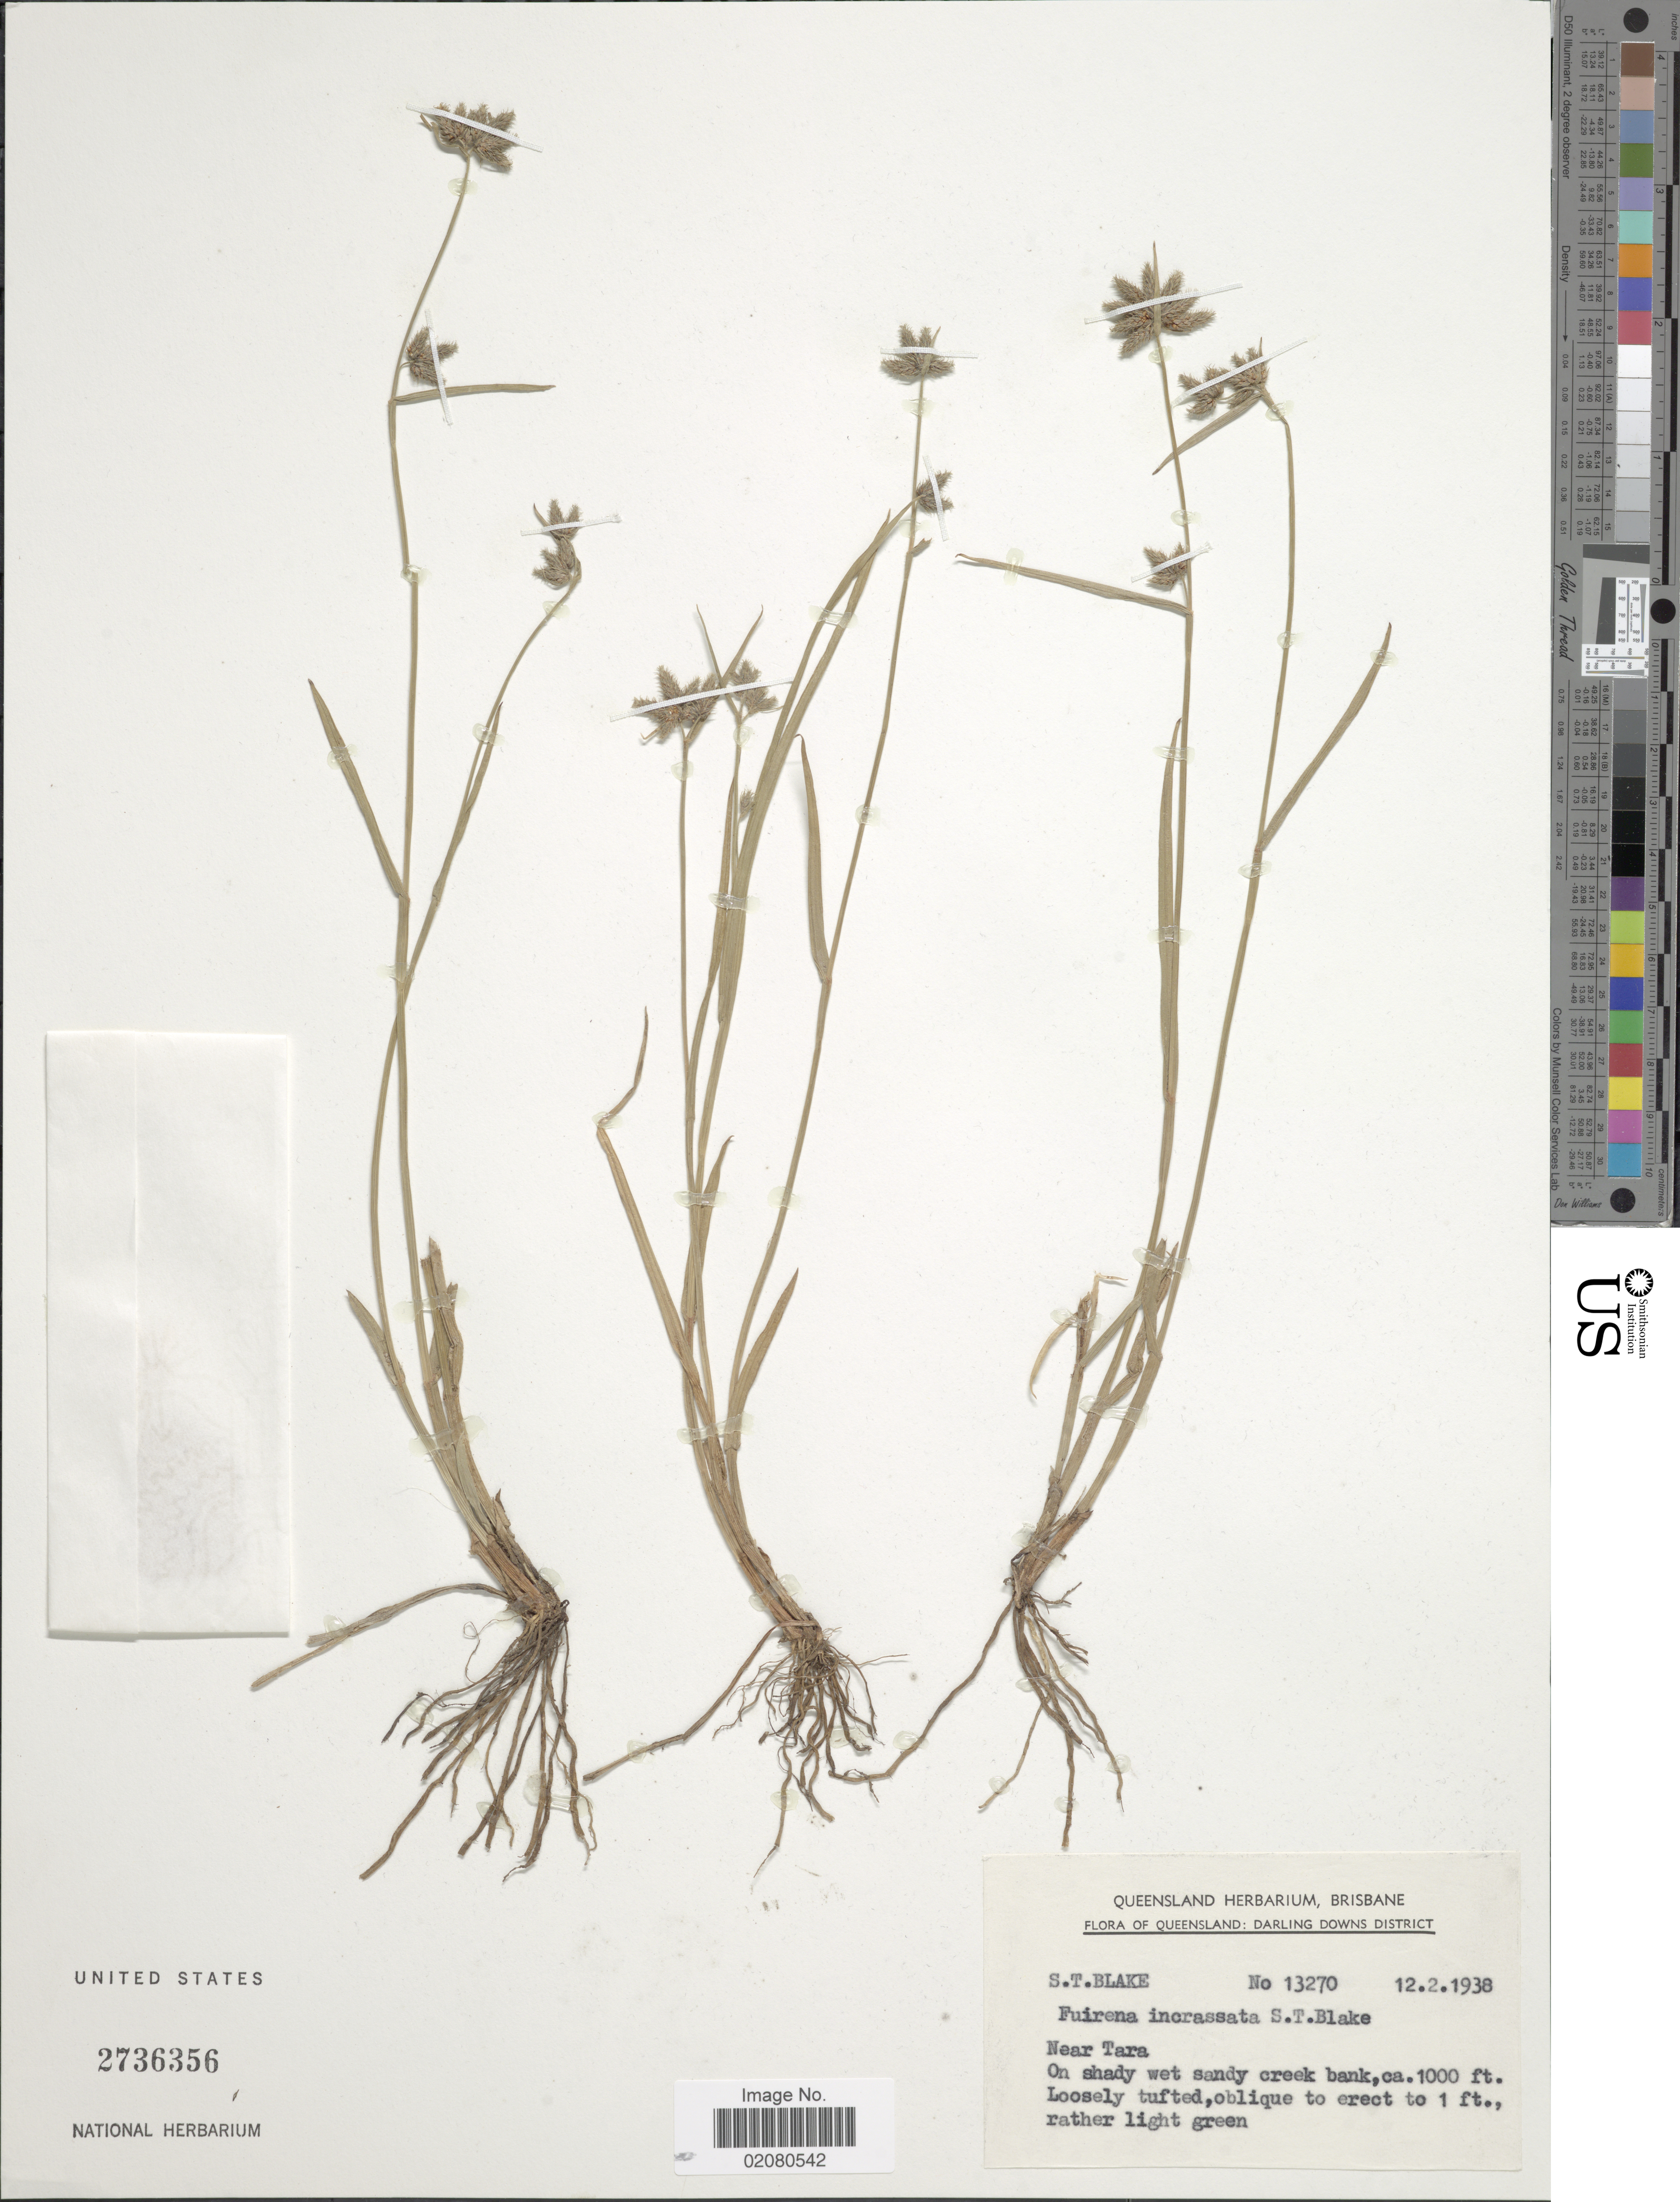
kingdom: Plantae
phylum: Tracheophyta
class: Liliopsida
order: Poales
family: Cyperaceae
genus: Fuirena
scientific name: Fuirena incrassata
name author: S.T. Blake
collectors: S. T. Blake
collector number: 13270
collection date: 1938-02-12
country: Australia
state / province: Queensland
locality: Darling Downs District, near Tara, on shady wet sandy creek bank.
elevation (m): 305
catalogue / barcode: US 2736356